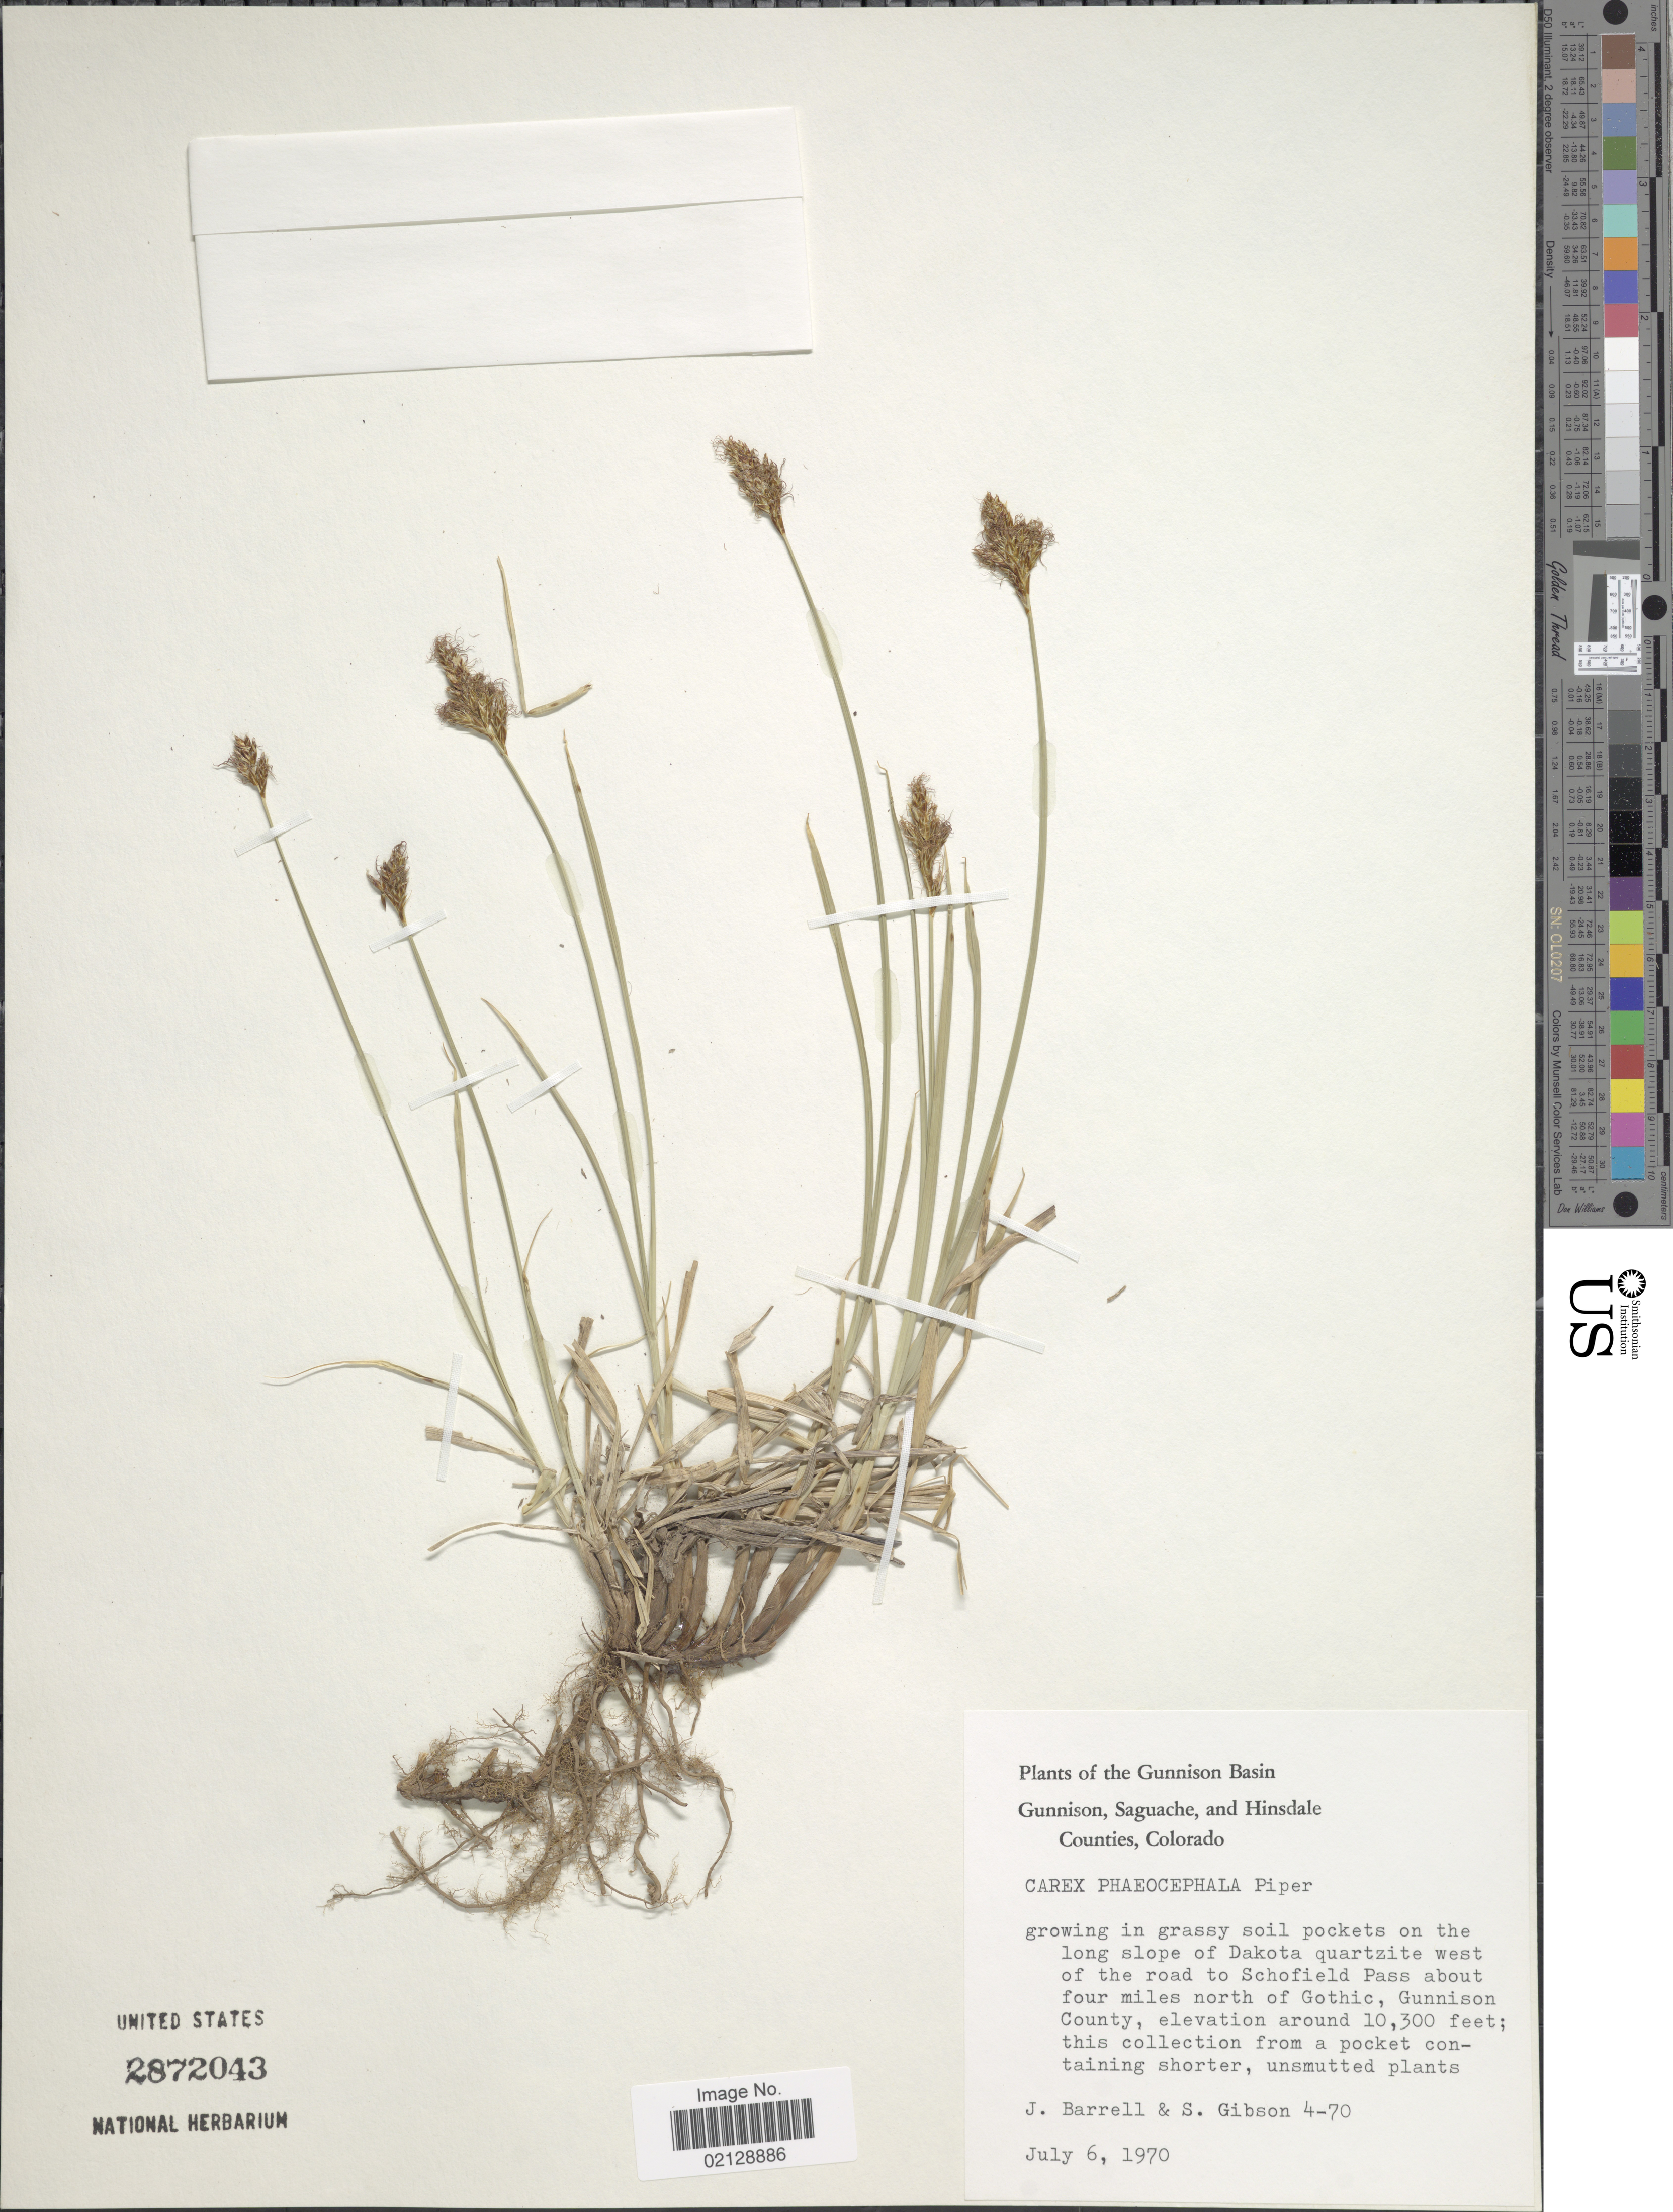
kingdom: Plantae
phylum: Tracheophyta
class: Liliopsida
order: Poales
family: Cyperaceae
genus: Carex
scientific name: Carex phaeocephala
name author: Piper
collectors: J. Barrell & S. Gibson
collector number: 4-70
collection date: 1970-07-06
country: United States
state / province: Colorado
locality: The Gunnison Basin, Gunnison, Saguache, and Hinsdale Counties, Colorado, on the long slope of Dakota quartzite west of the road to Schofield Pass about four miles north of Gothic, Gunnison County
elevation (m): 3139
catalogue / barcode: US 2872043